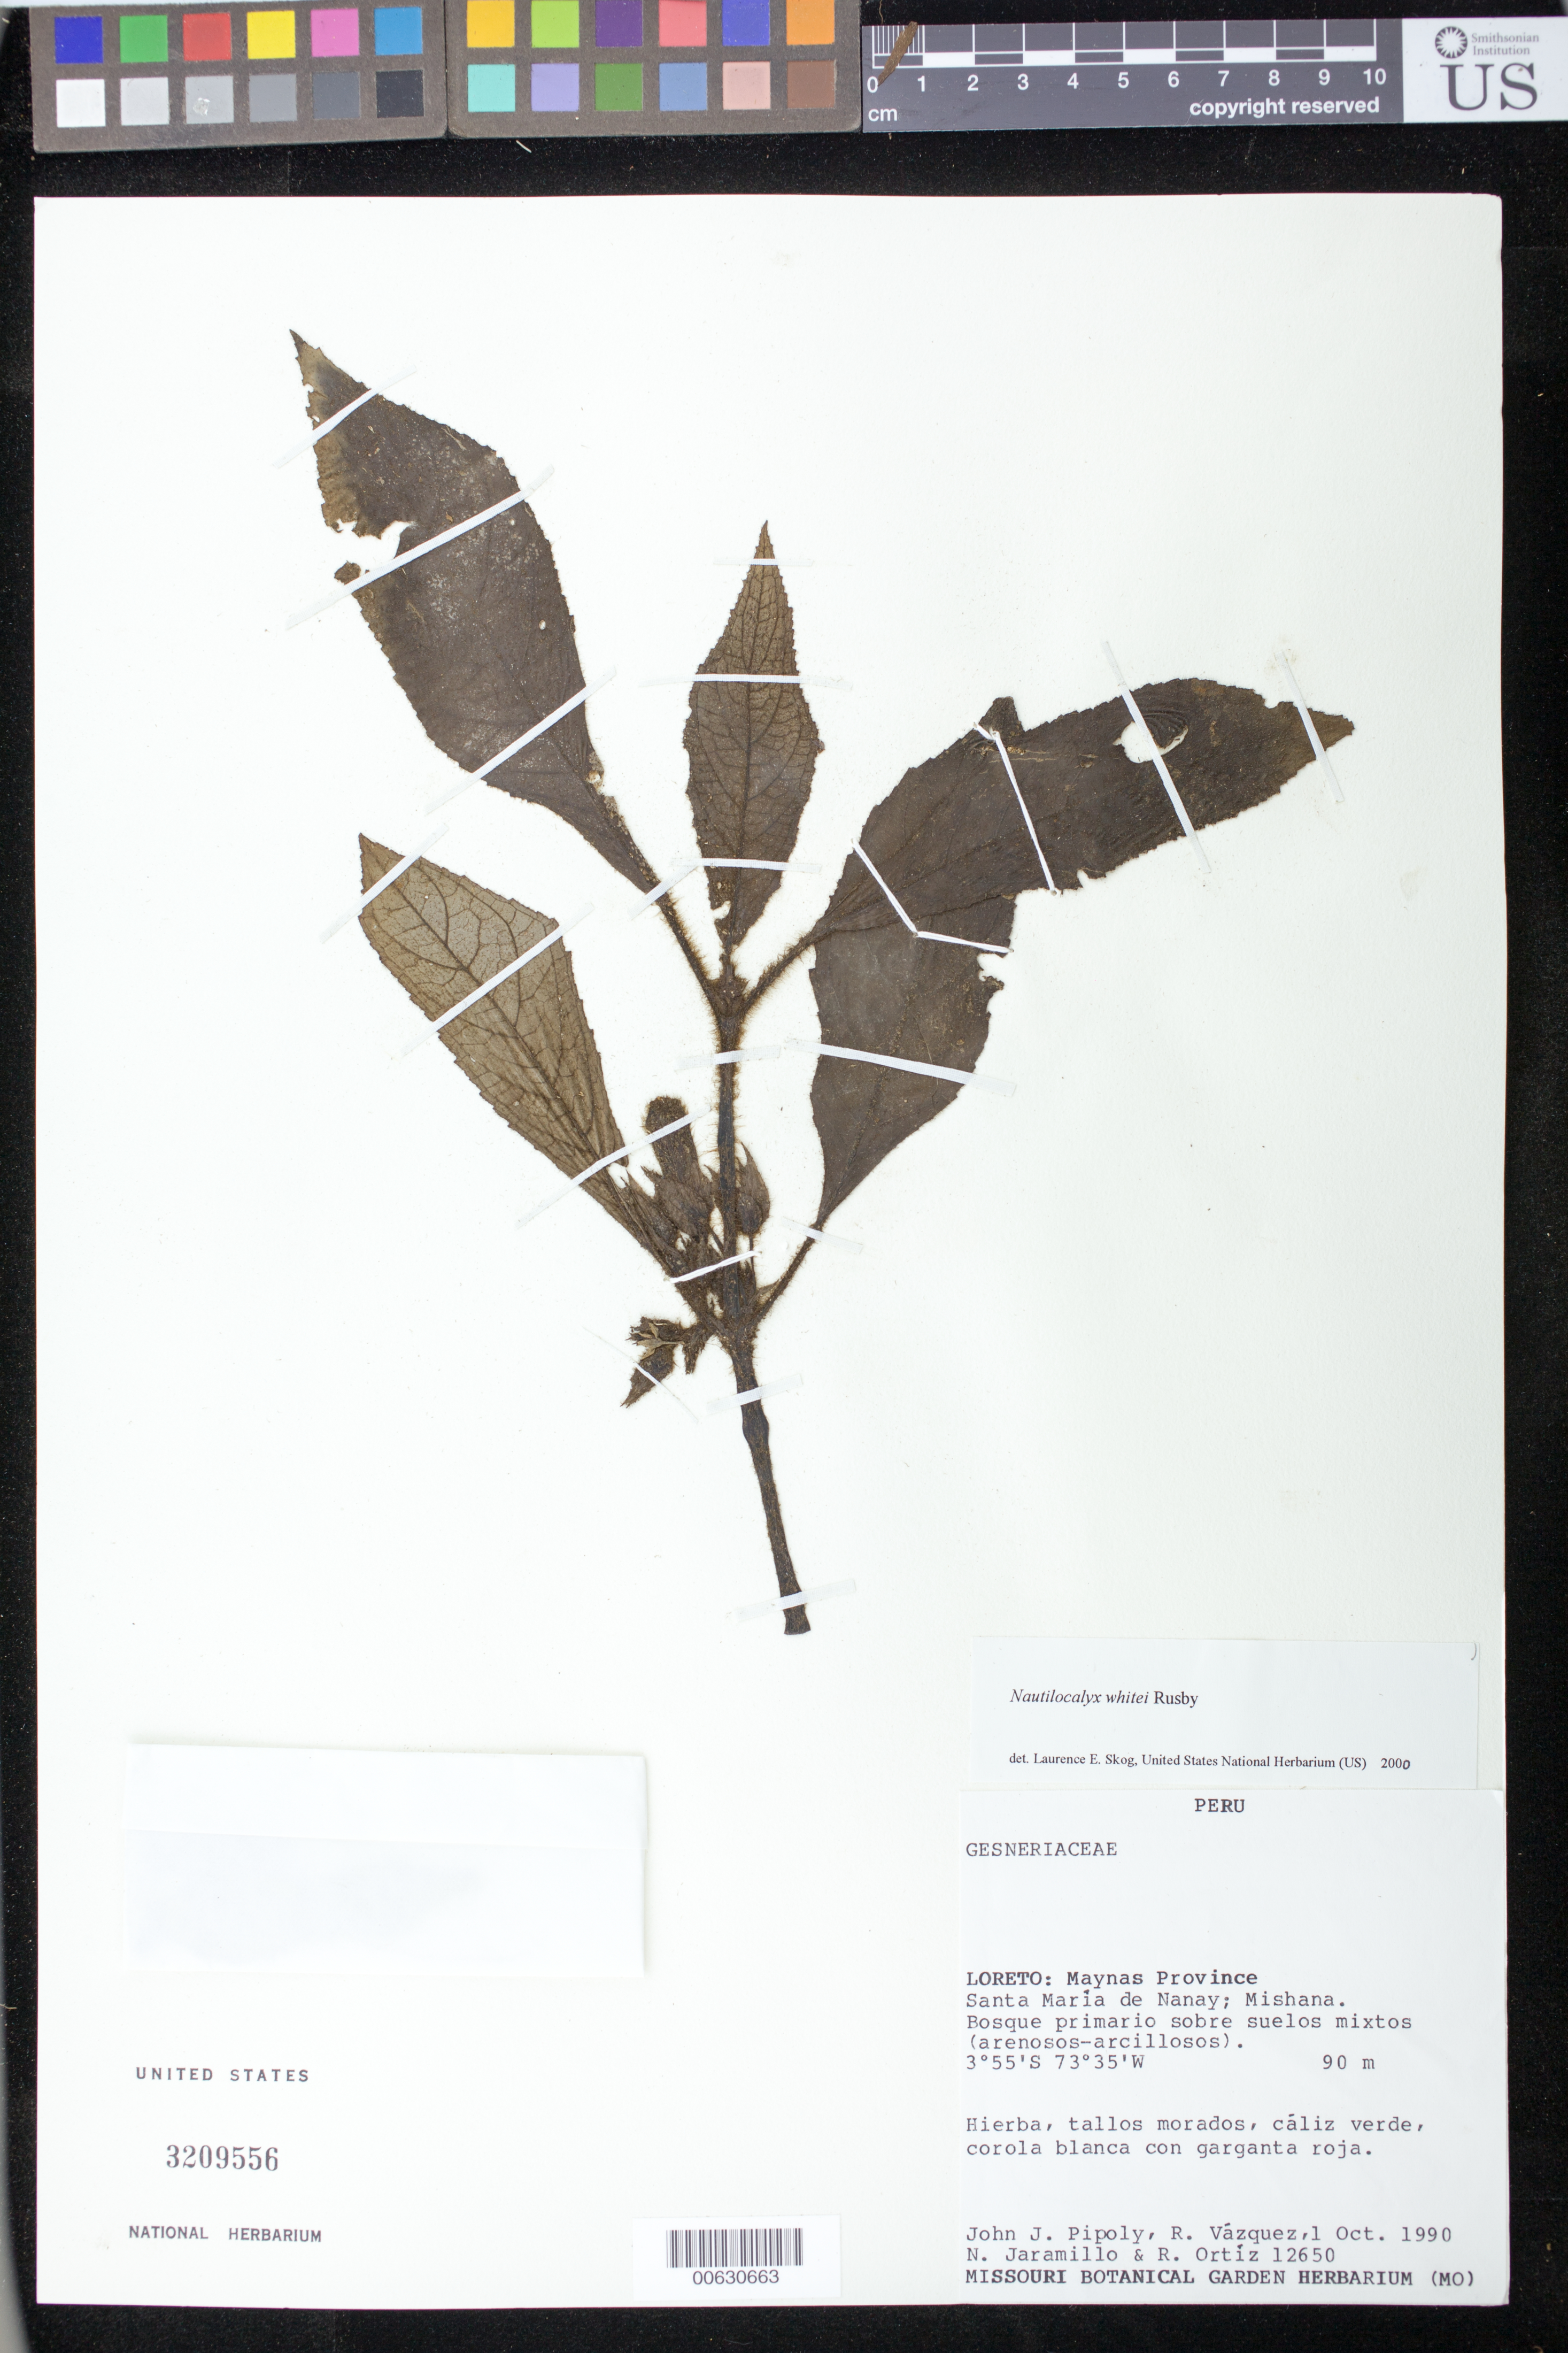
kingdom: Plantae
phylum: Tracheophyta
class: Magnoliopsida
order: Lamiales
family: Gesneriaceae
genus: Nautilocalyx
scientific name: Nautilocalyx whitei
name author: Rusby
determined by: Clark, J. L., (SEL), The Marie Selby Botanical Garden (UNITED STATES)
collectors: J. J. Pipoly, R. Vásquez, N. Jaramillo & R. del C. Ortiz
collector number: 12650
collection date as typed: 01 Oct 1990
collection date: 1990-10-01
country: Peru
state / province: Loreto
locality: Prov. Maynas; Santa María de Nanay, Mishana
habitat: Bosque primario sobre suelos mixtos (arenosos-arcillosos)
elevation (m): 90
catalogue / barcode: US 3209556